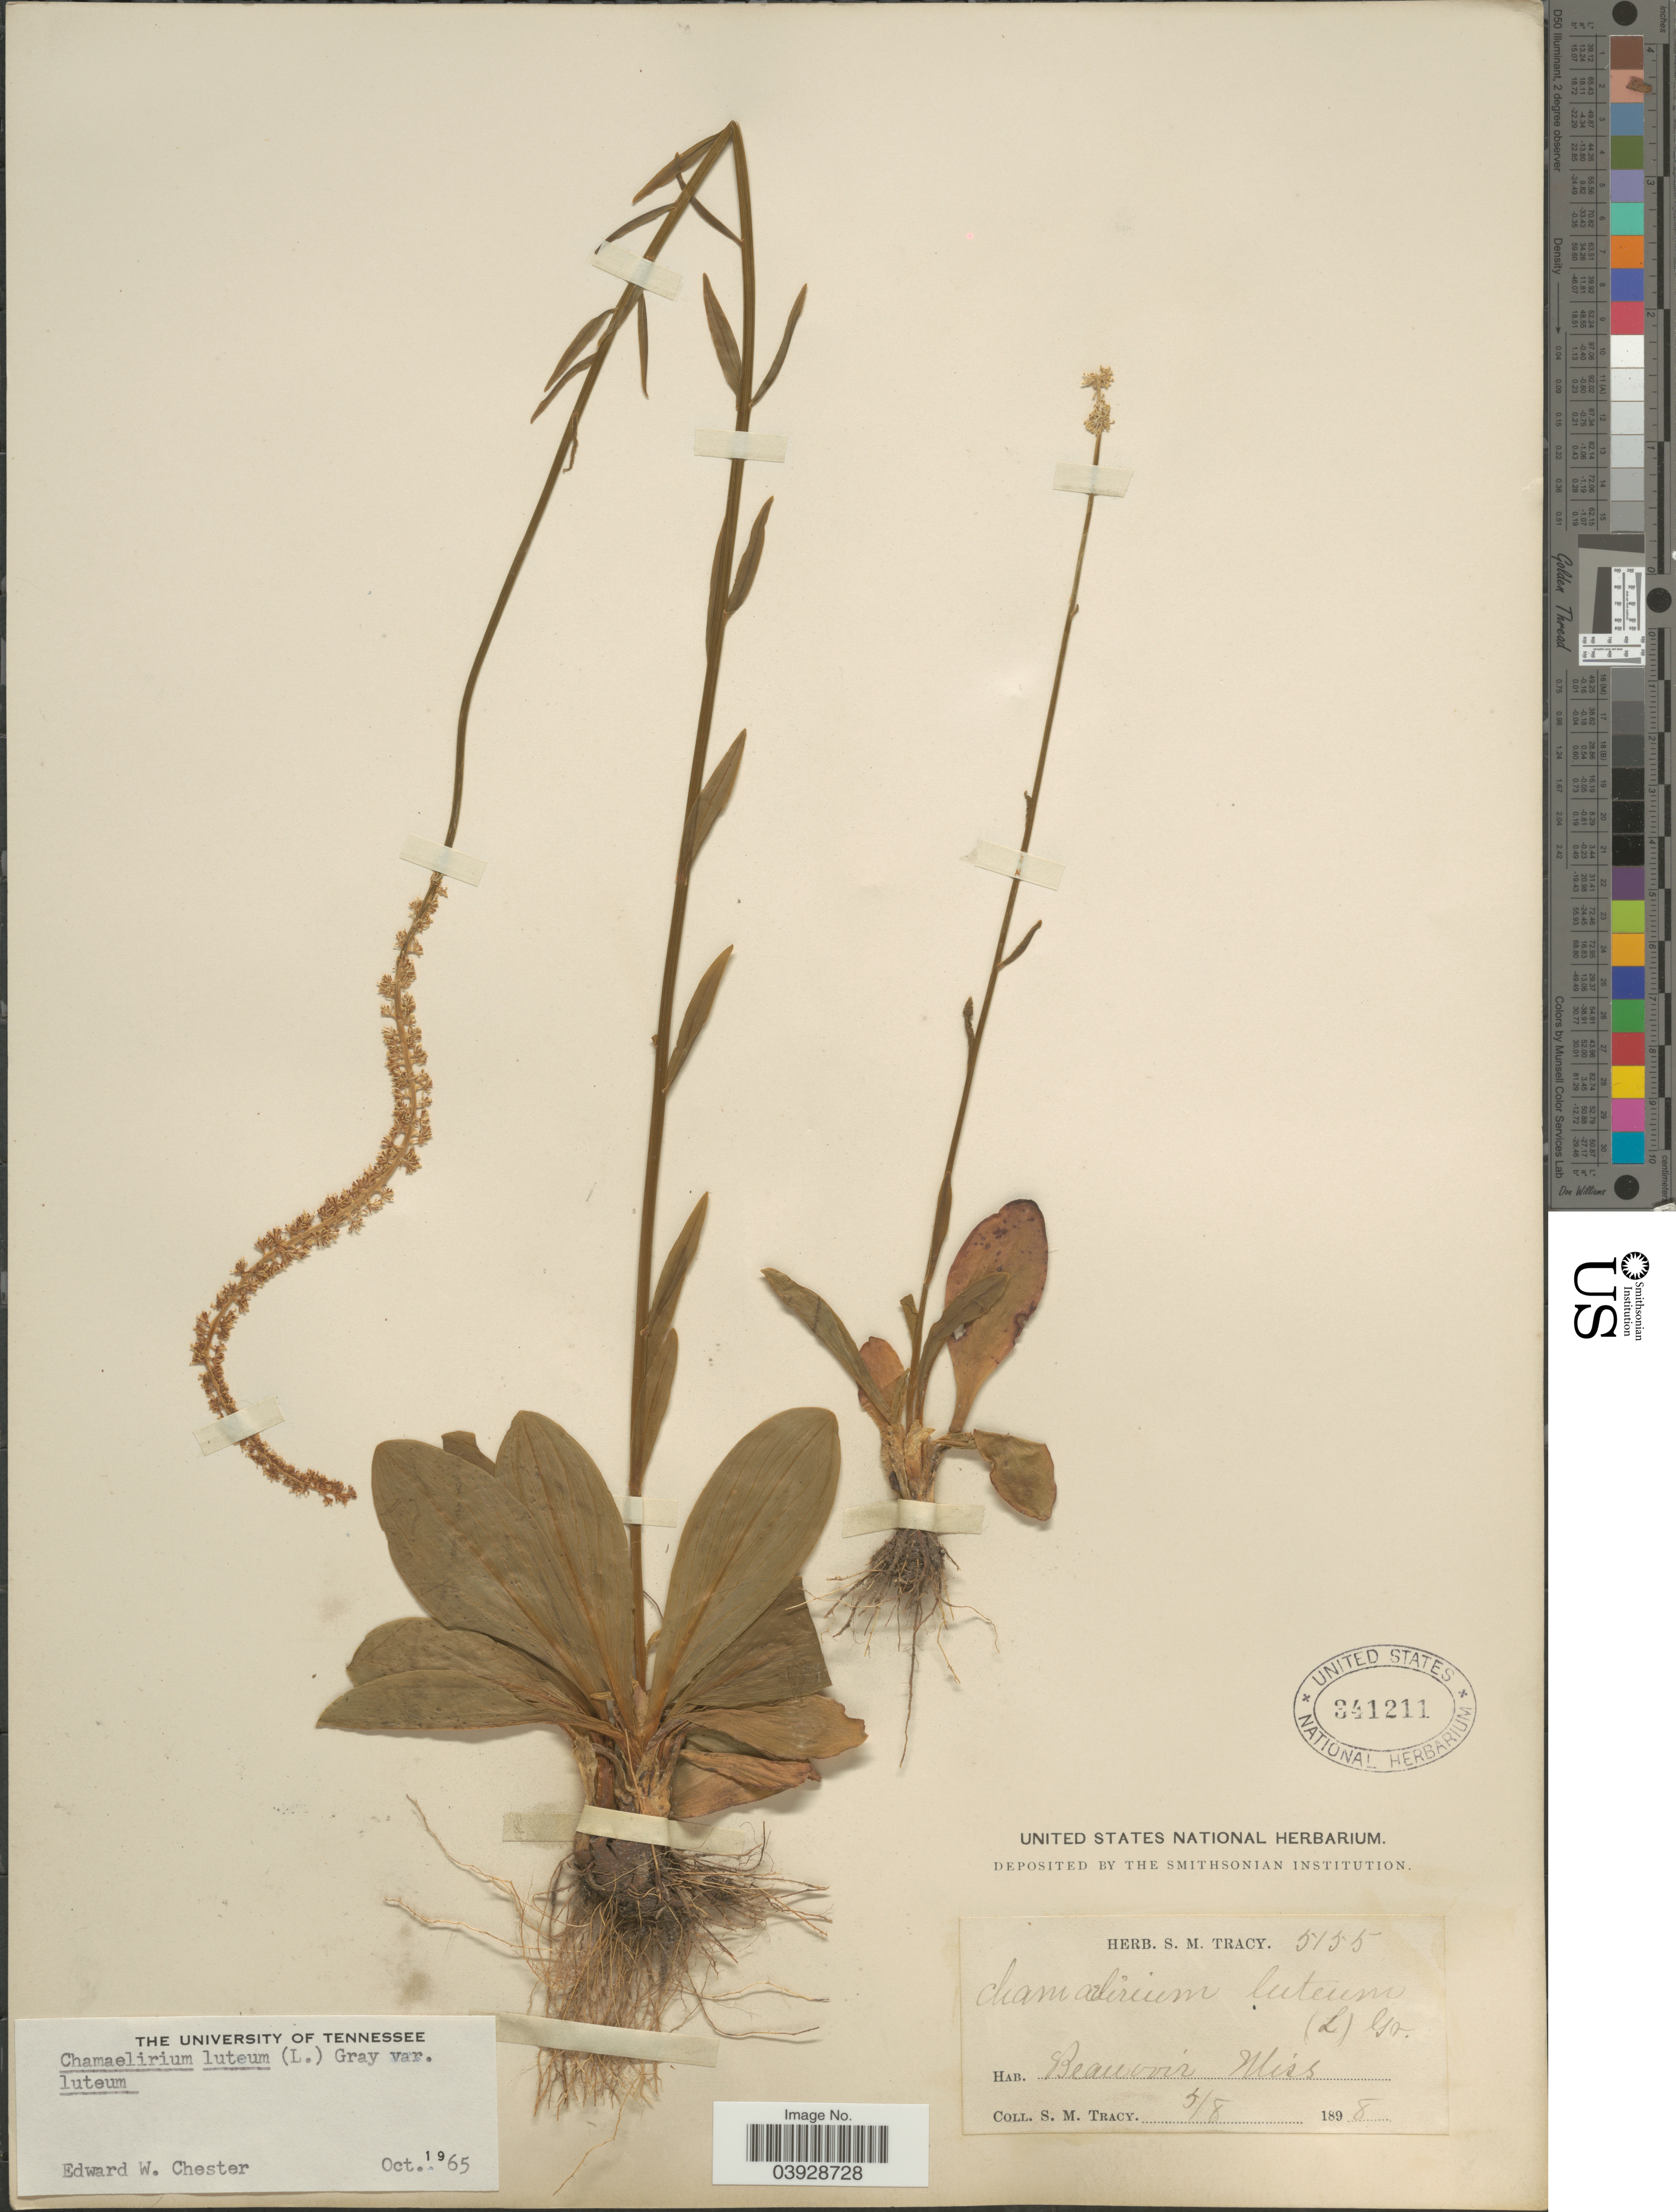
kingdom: Plantae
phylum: Tracheophyta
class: Liliopsida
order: Liliales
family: Melanthiaceae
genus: Chamaelirium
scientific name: Chamaelirium luteum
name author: (L.) A. Gray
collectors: S. M. Tracy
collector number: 5155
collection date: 1898-05-08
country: United States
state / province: Mississippi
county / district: Harrison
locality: Beauvoir.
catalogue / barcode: US 341211